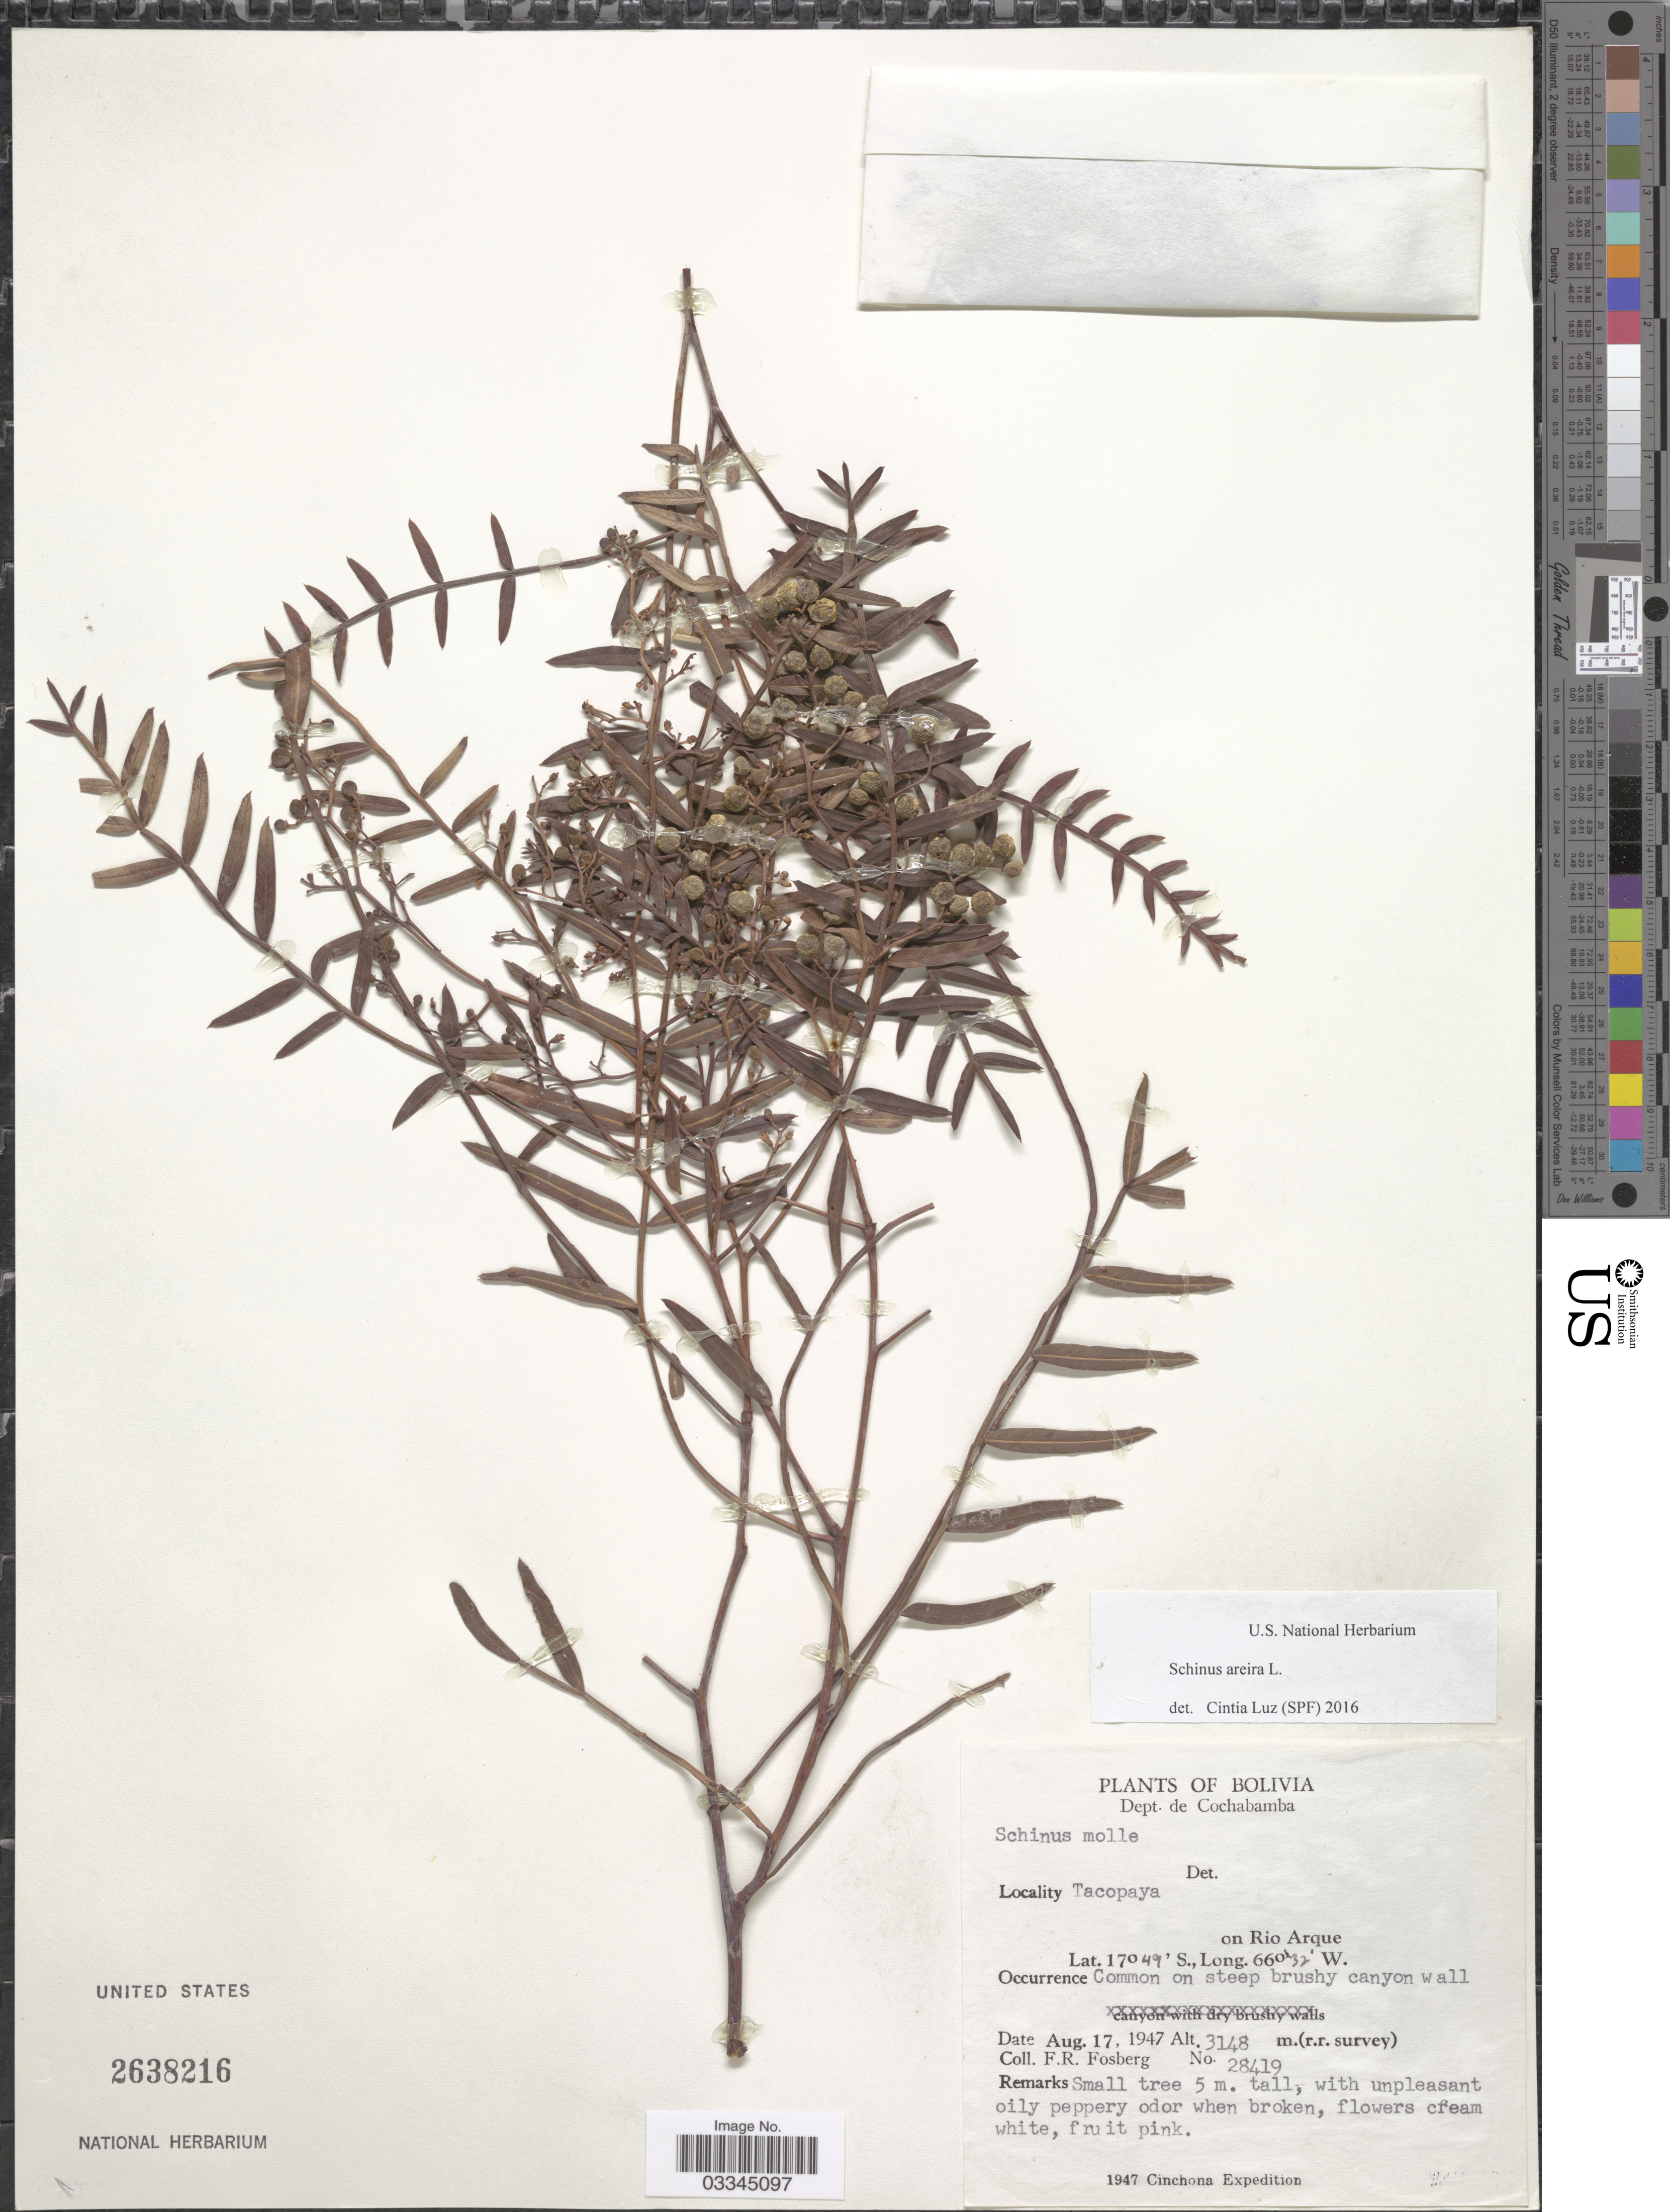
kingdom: Plantae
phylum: Tracheophyta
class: Magnoliopsida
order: Sapindales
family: Anacardiaceae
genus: Schinus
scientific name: Schinus areira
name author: L.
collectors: F. R. Fosberg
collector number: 28419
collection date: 1947-08-17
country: Bolivia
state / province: Cochabamba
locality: Dept. de Cochabamba, Tacopaya, on Rio Arque.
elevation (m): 3148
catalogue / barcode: US 2638216